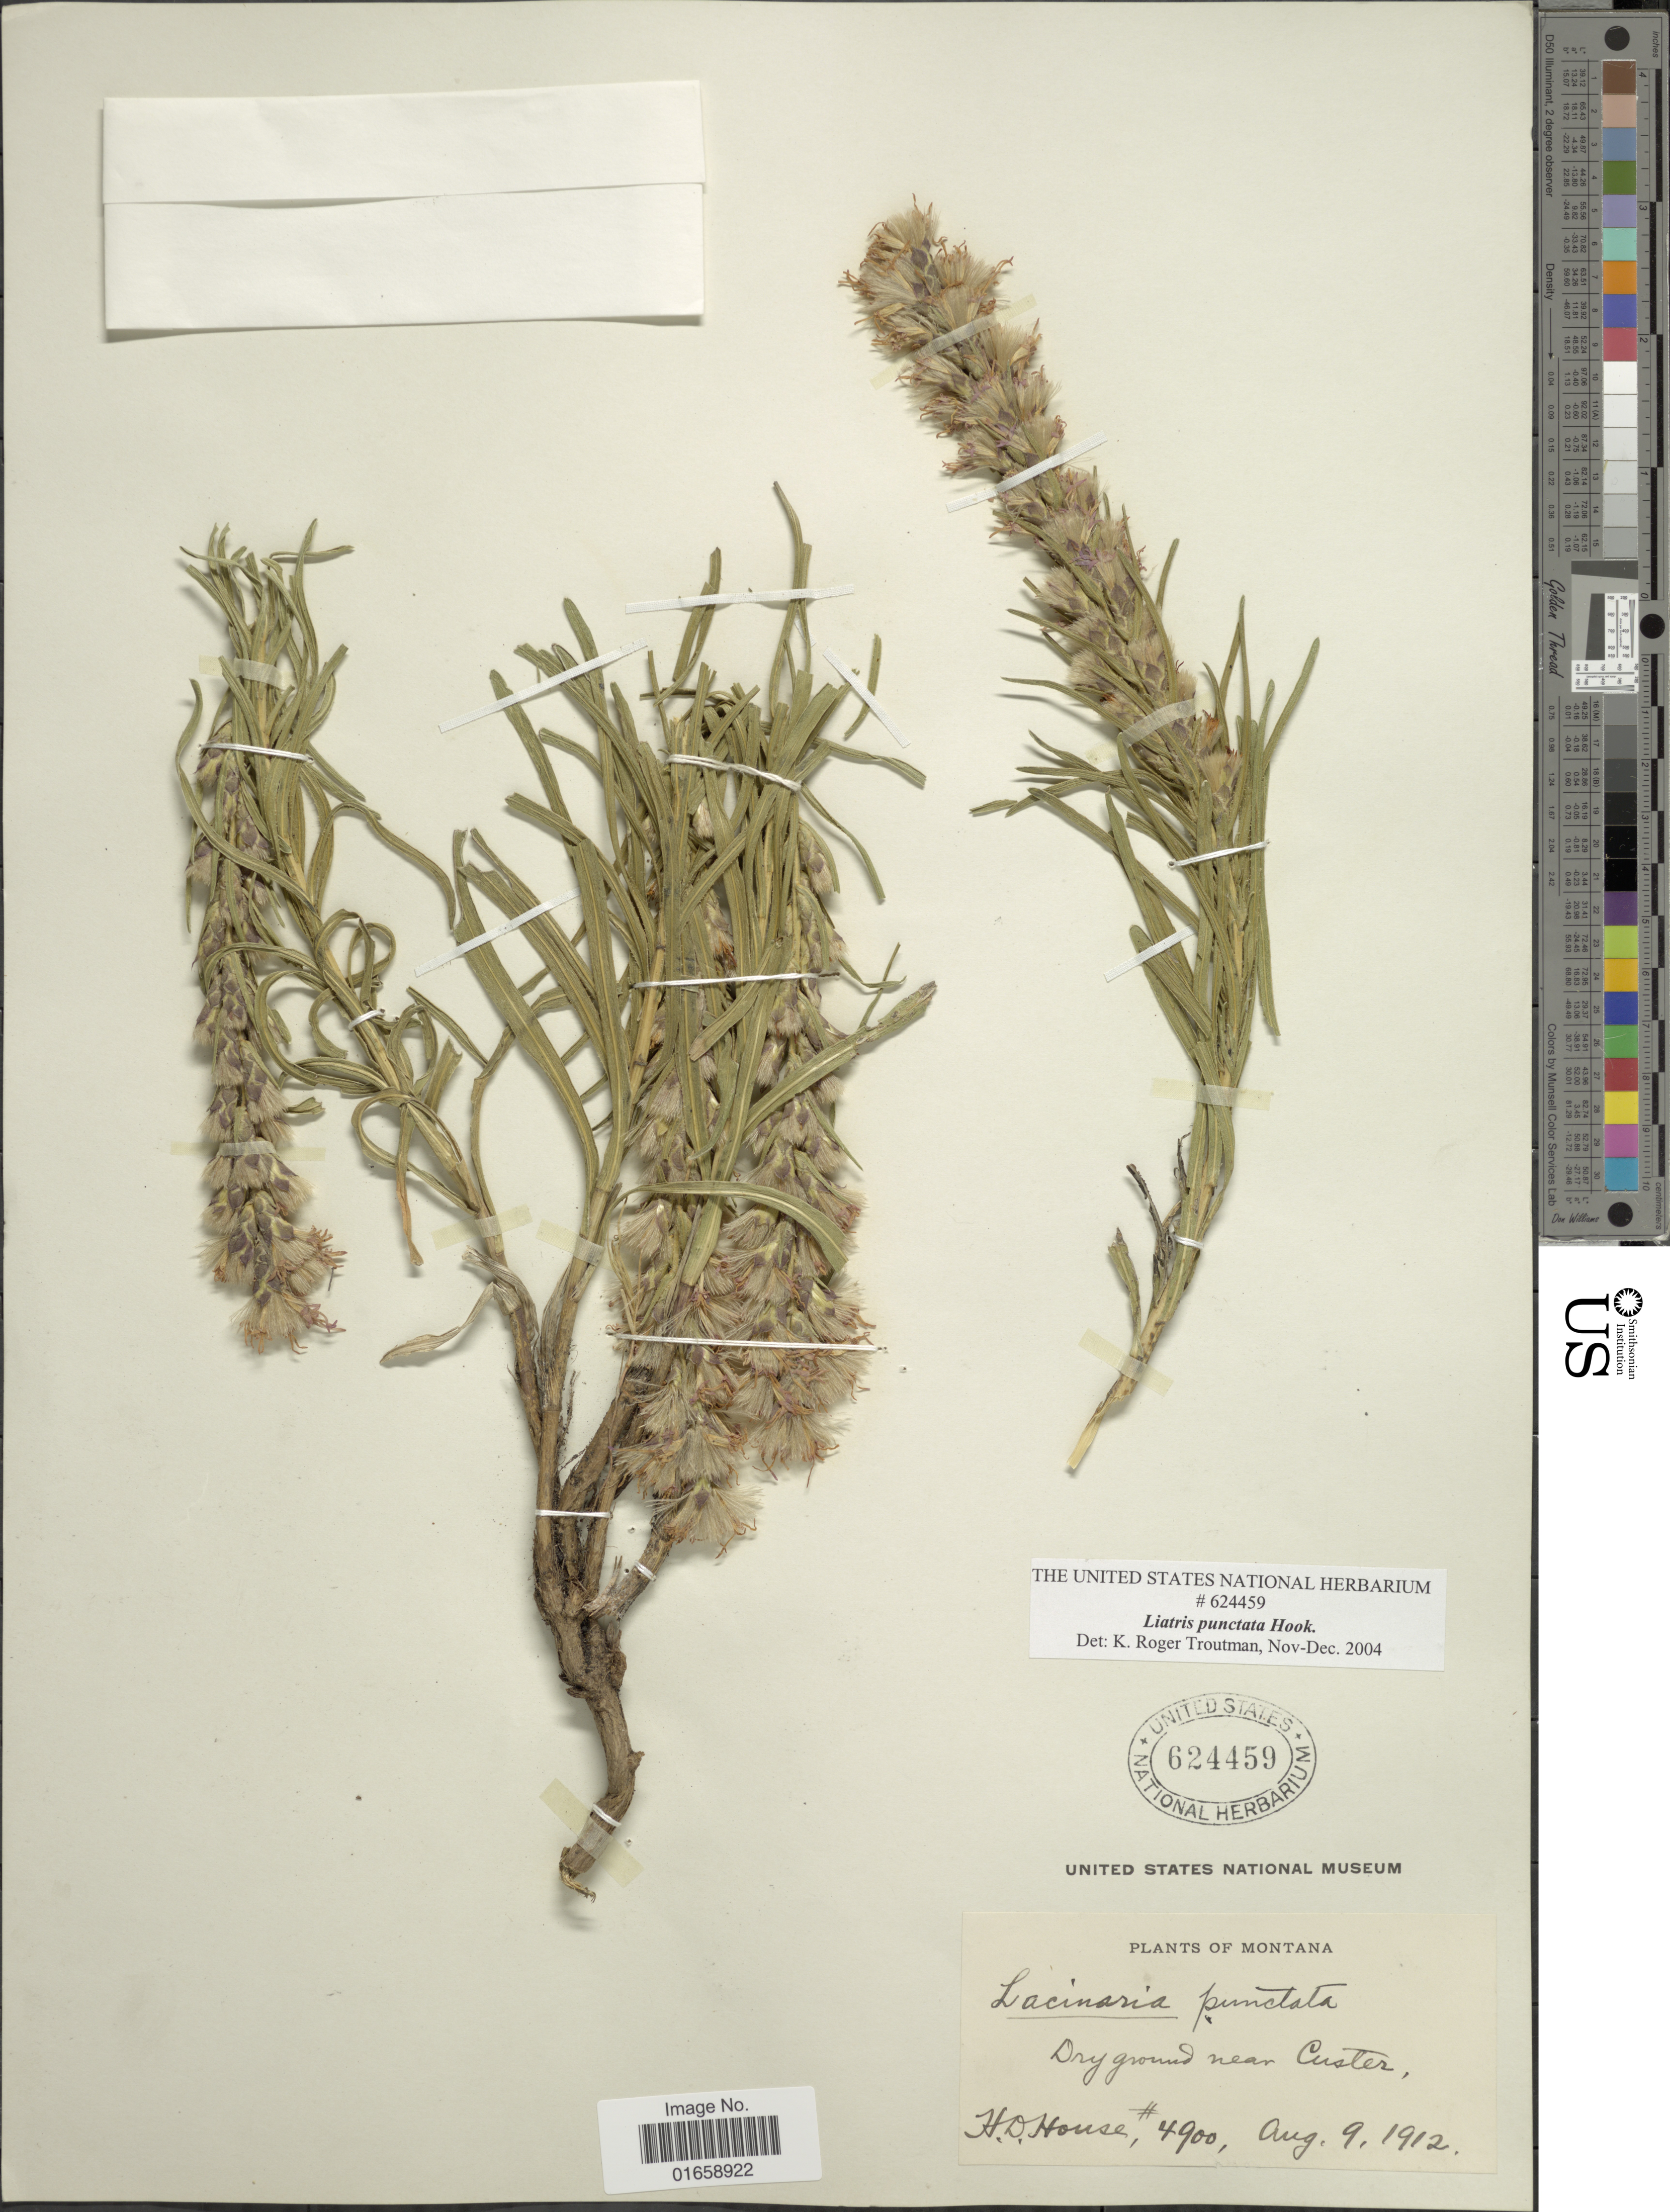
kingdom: Plantae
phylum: Tracheophyta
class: Magnoliopsida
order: Asterales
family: Asteraceae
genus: Liatris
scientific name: Liatris punctata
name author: Hook.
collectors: H. D. House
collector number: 4900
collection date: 1912-08-09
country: United States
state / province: Montana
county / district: Custer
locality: Dry ground near Custer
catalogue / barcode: US 624459